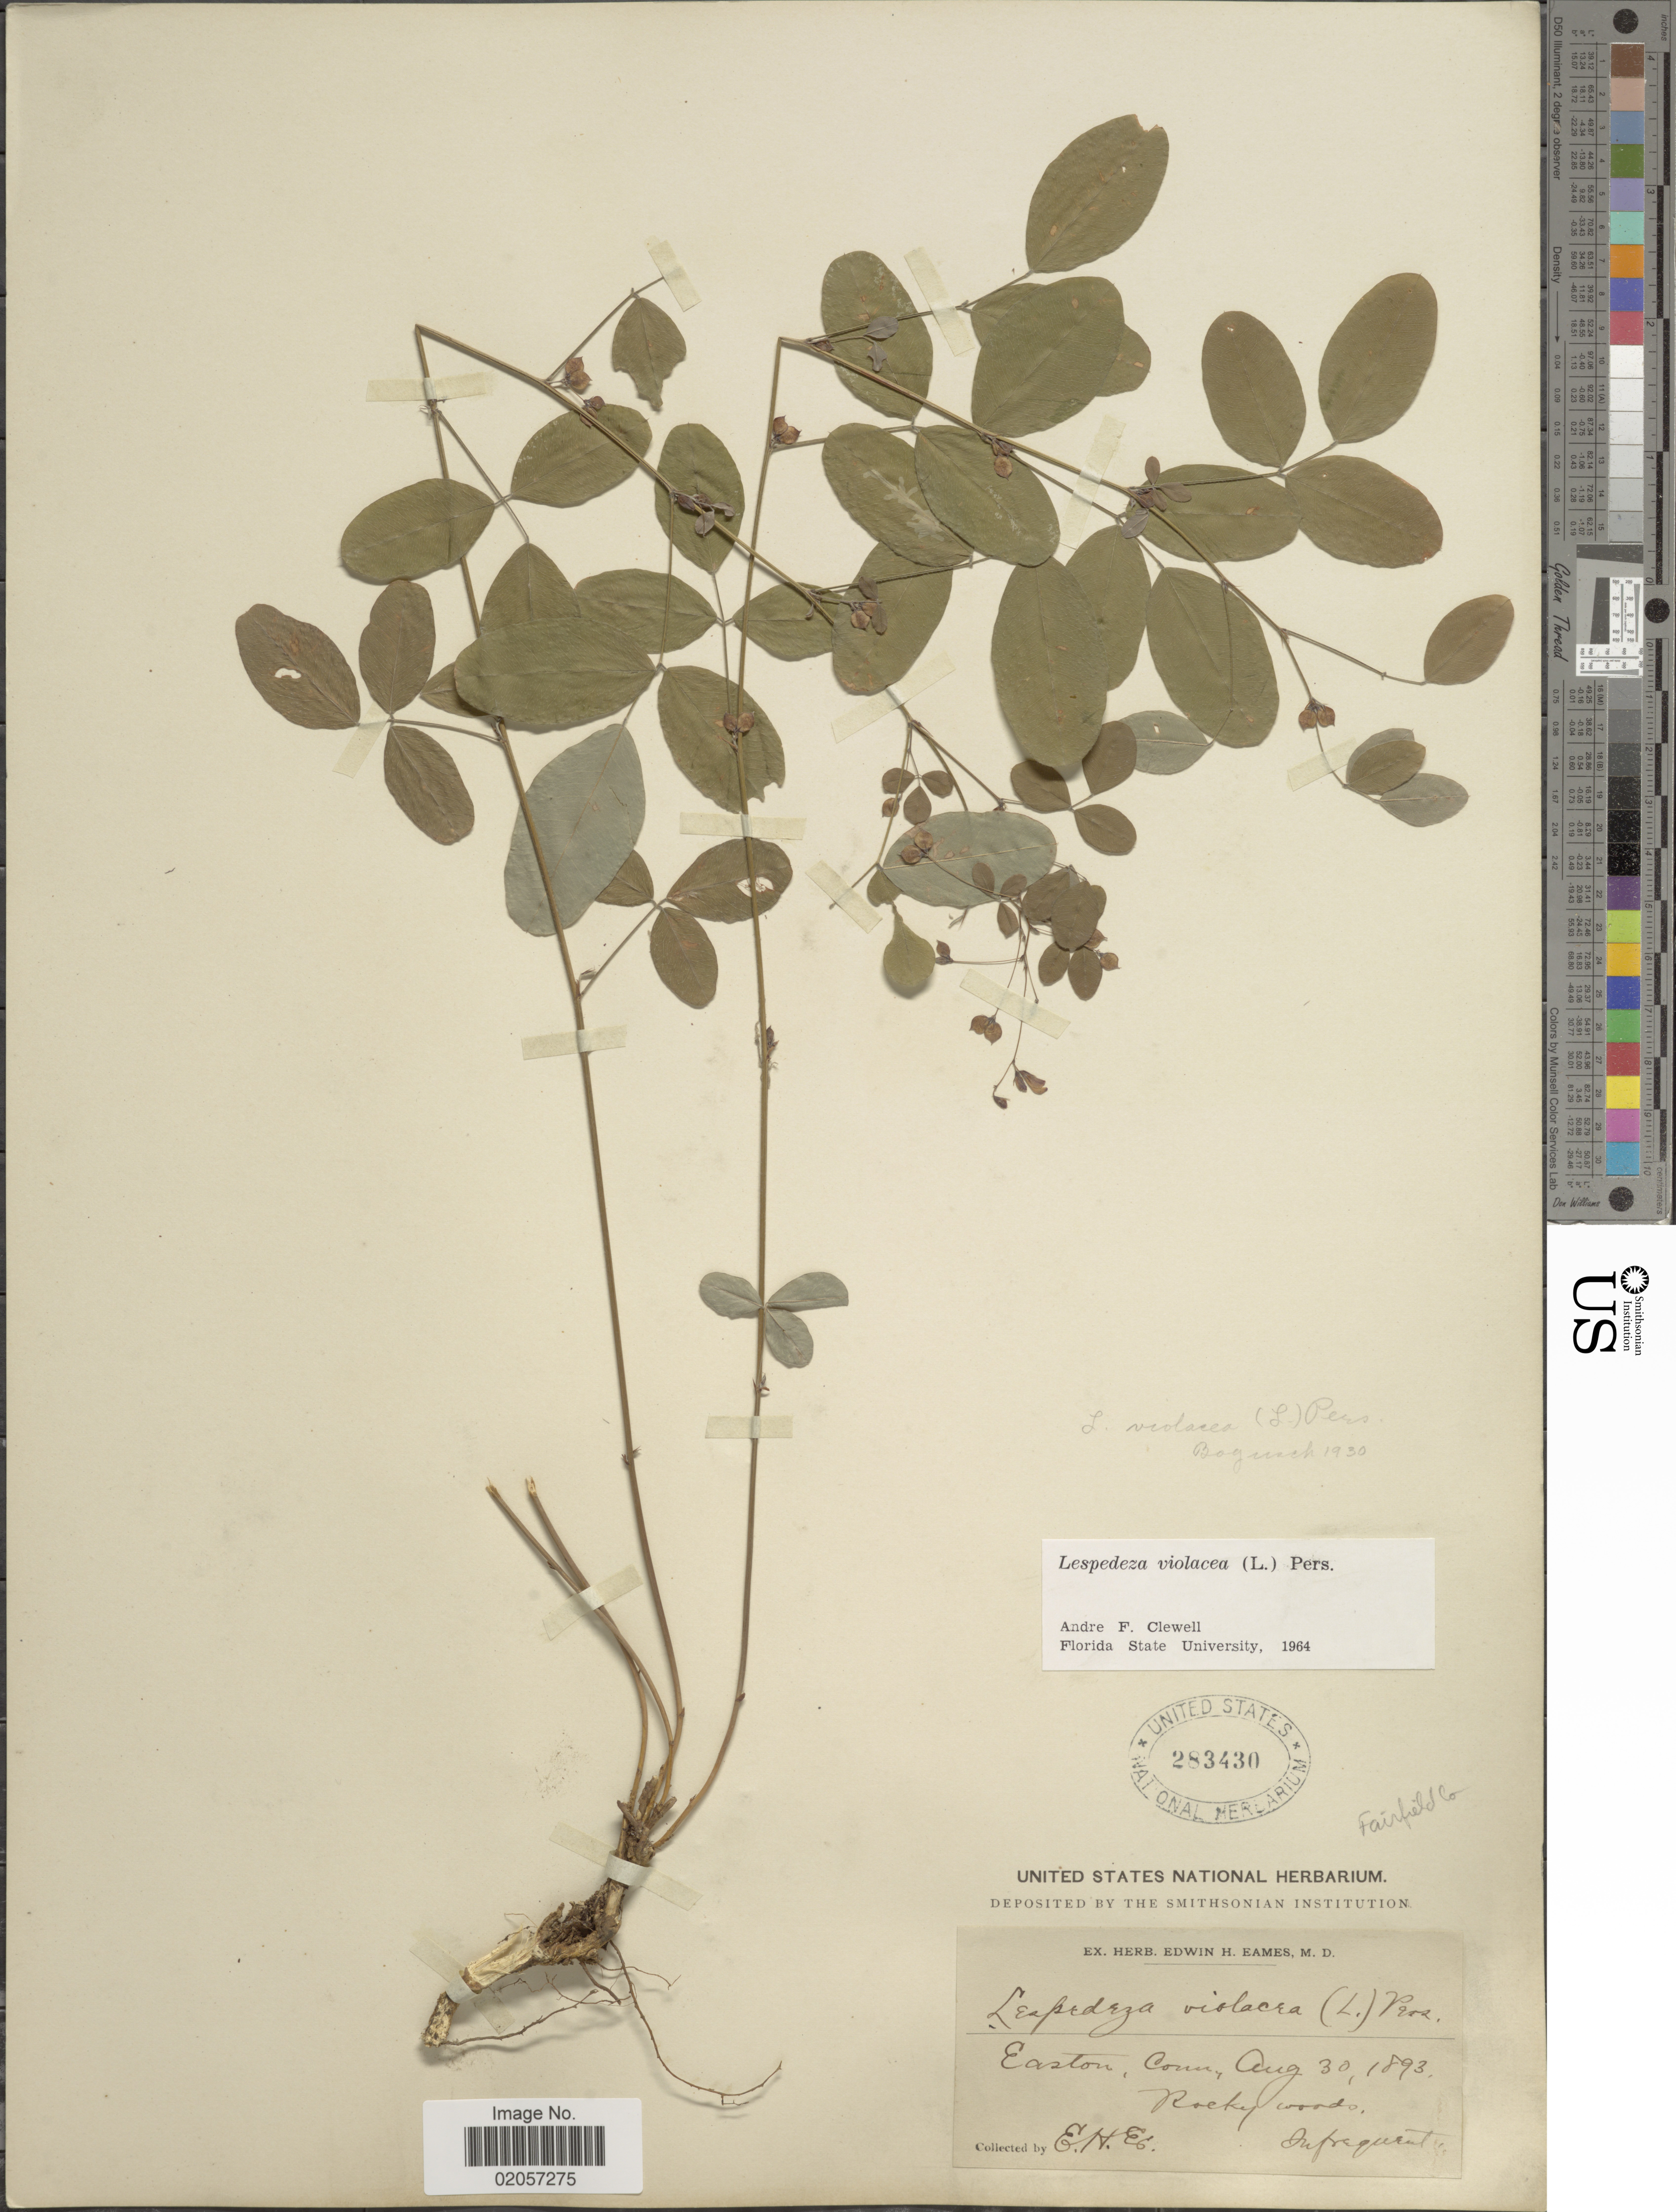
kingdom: Plantae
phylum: Tracheophyta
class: Magnoliopsida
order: Fabales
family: Fabaceae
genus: Lespedeza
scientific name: Lespedeza violacea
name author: (L.) Pers.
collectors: E. H. Eames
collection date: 1893-08-30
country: United States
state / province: Connecticut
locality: Easton, Conn. Rocky woods.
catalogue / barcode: US 283430